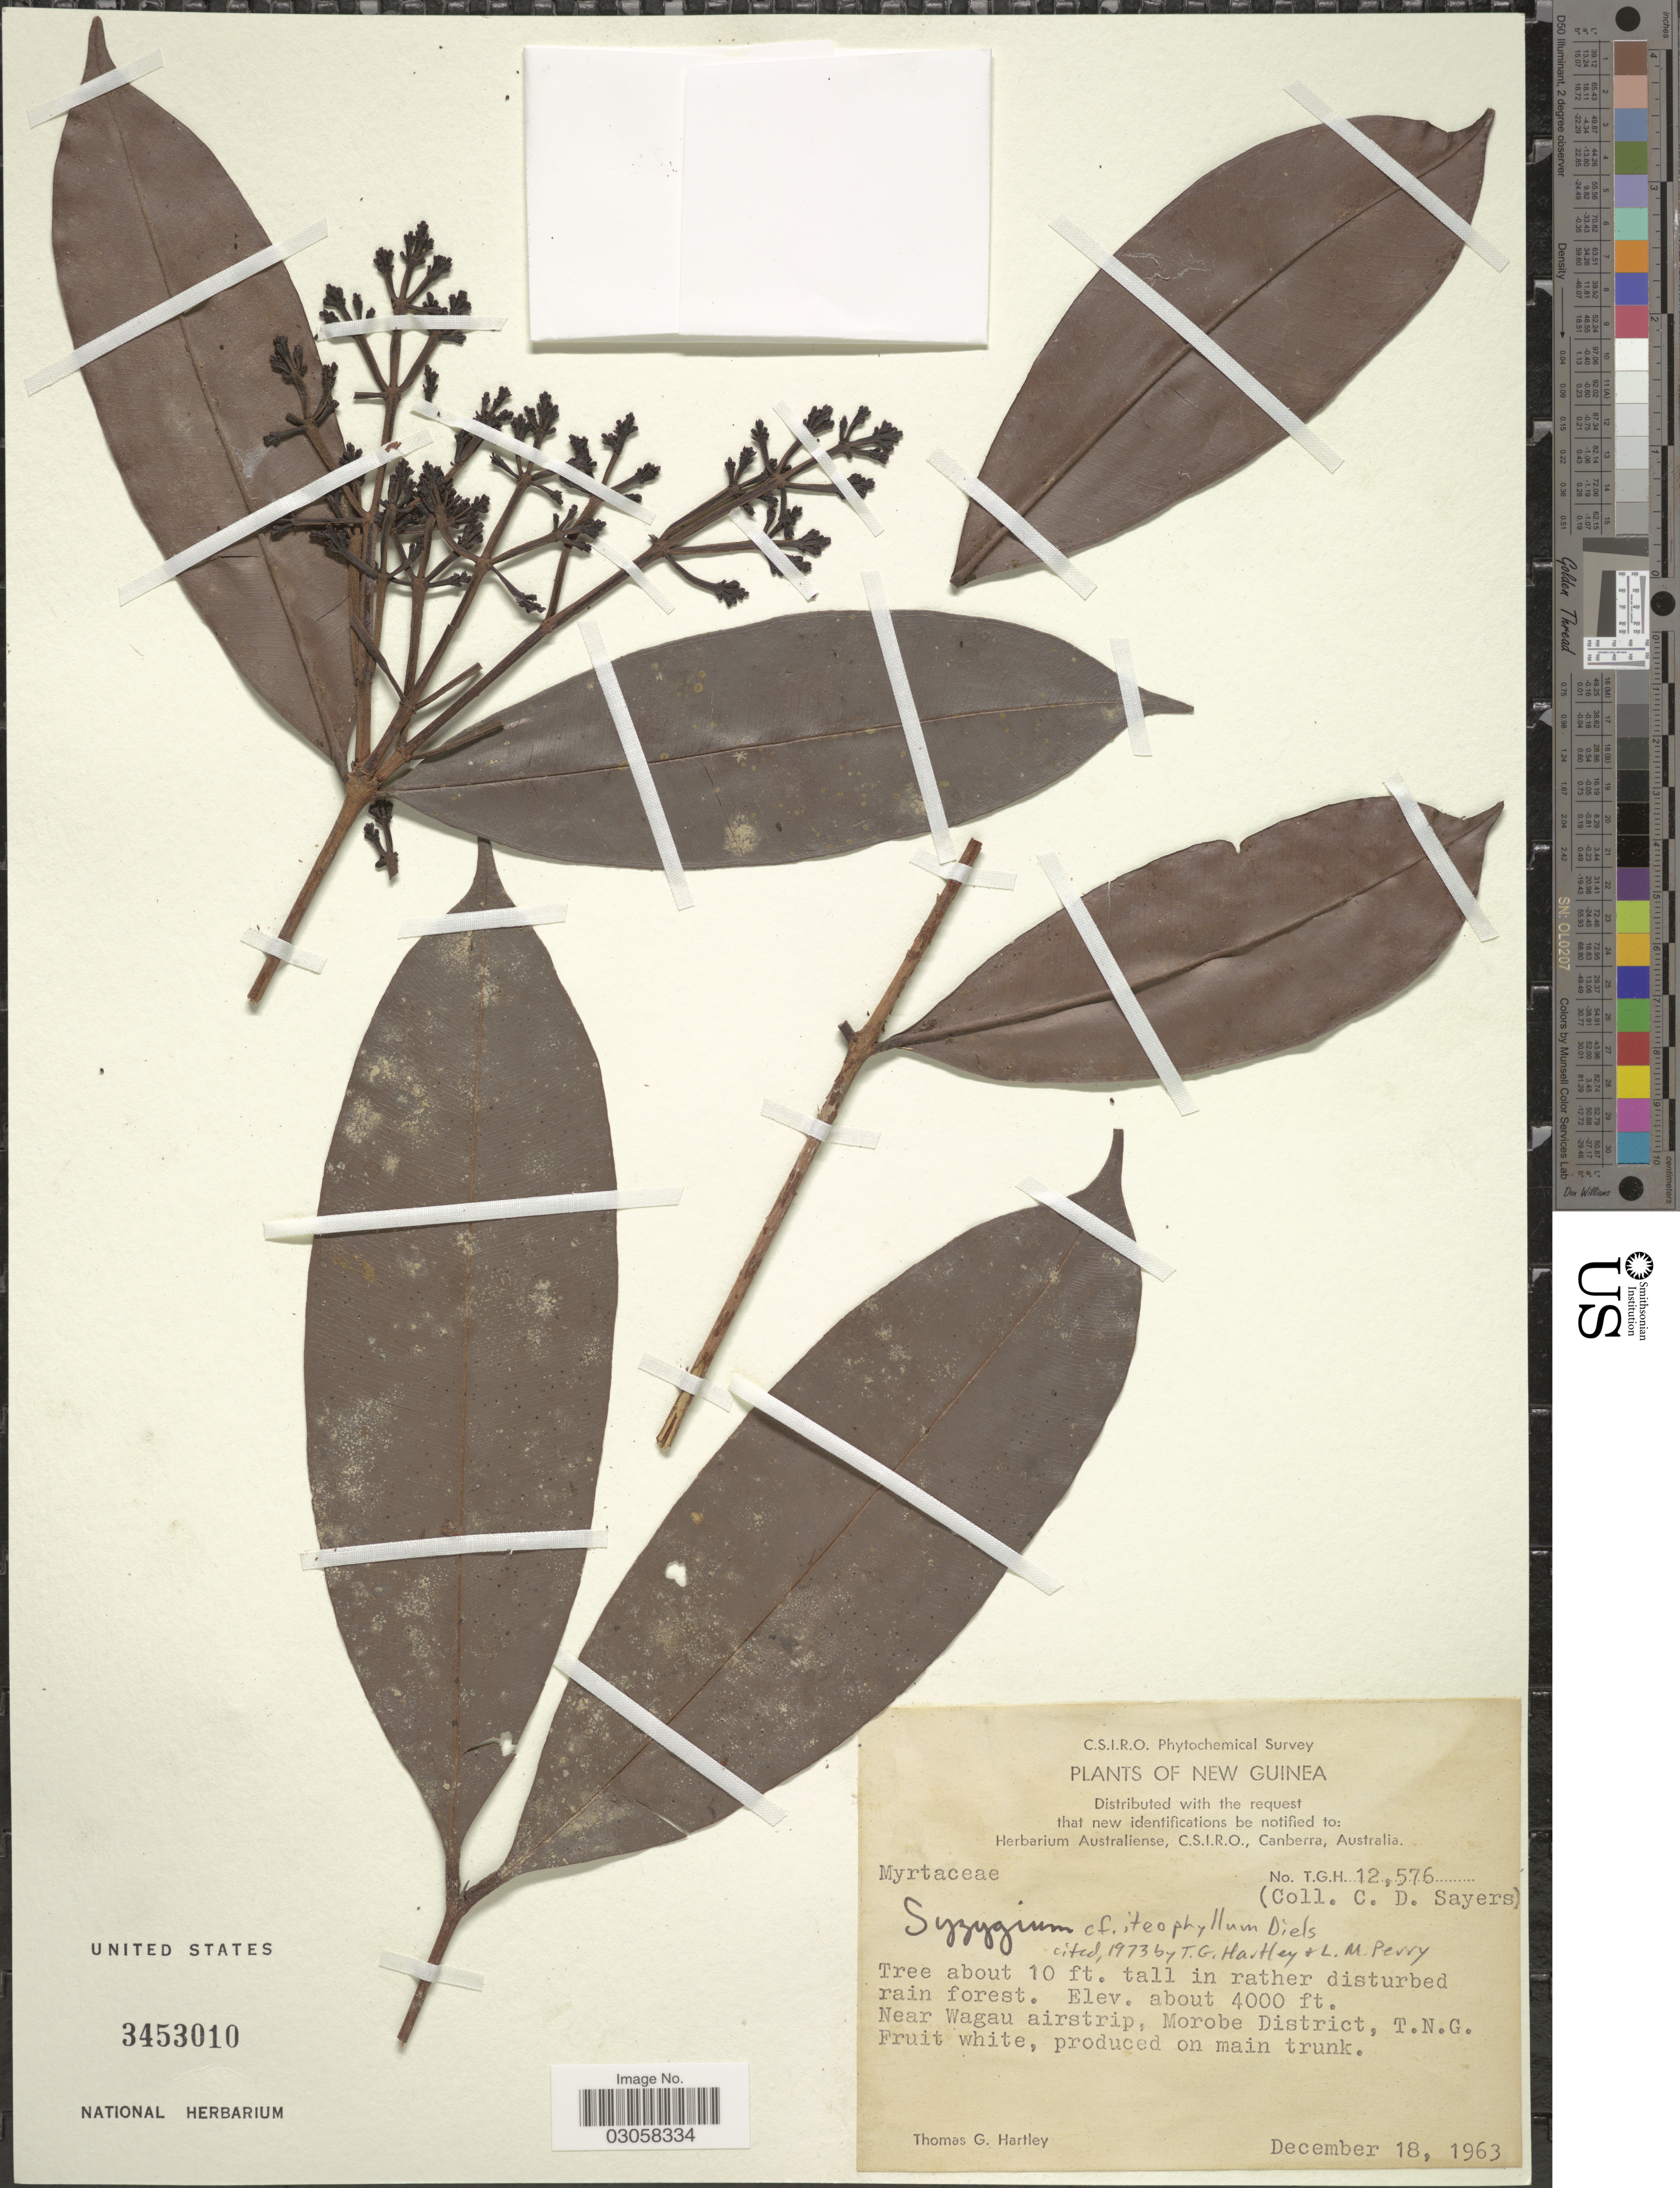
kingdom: Plantae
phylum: Tracheophyta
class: Magnoliopsida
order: Myrtales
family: Myrtaceae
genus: Syzygium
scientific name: Syzygium iteophyllum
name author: Diels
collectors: C. Sayers & T. G. Hartley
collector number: T.G.H.12576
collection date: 1963-12-18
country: Papua New Guinea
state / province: Morobe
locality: New Guinea. Near Wagau airstrip, Morobe District, T. N. G.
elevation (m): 1219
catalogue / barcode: US 3453010